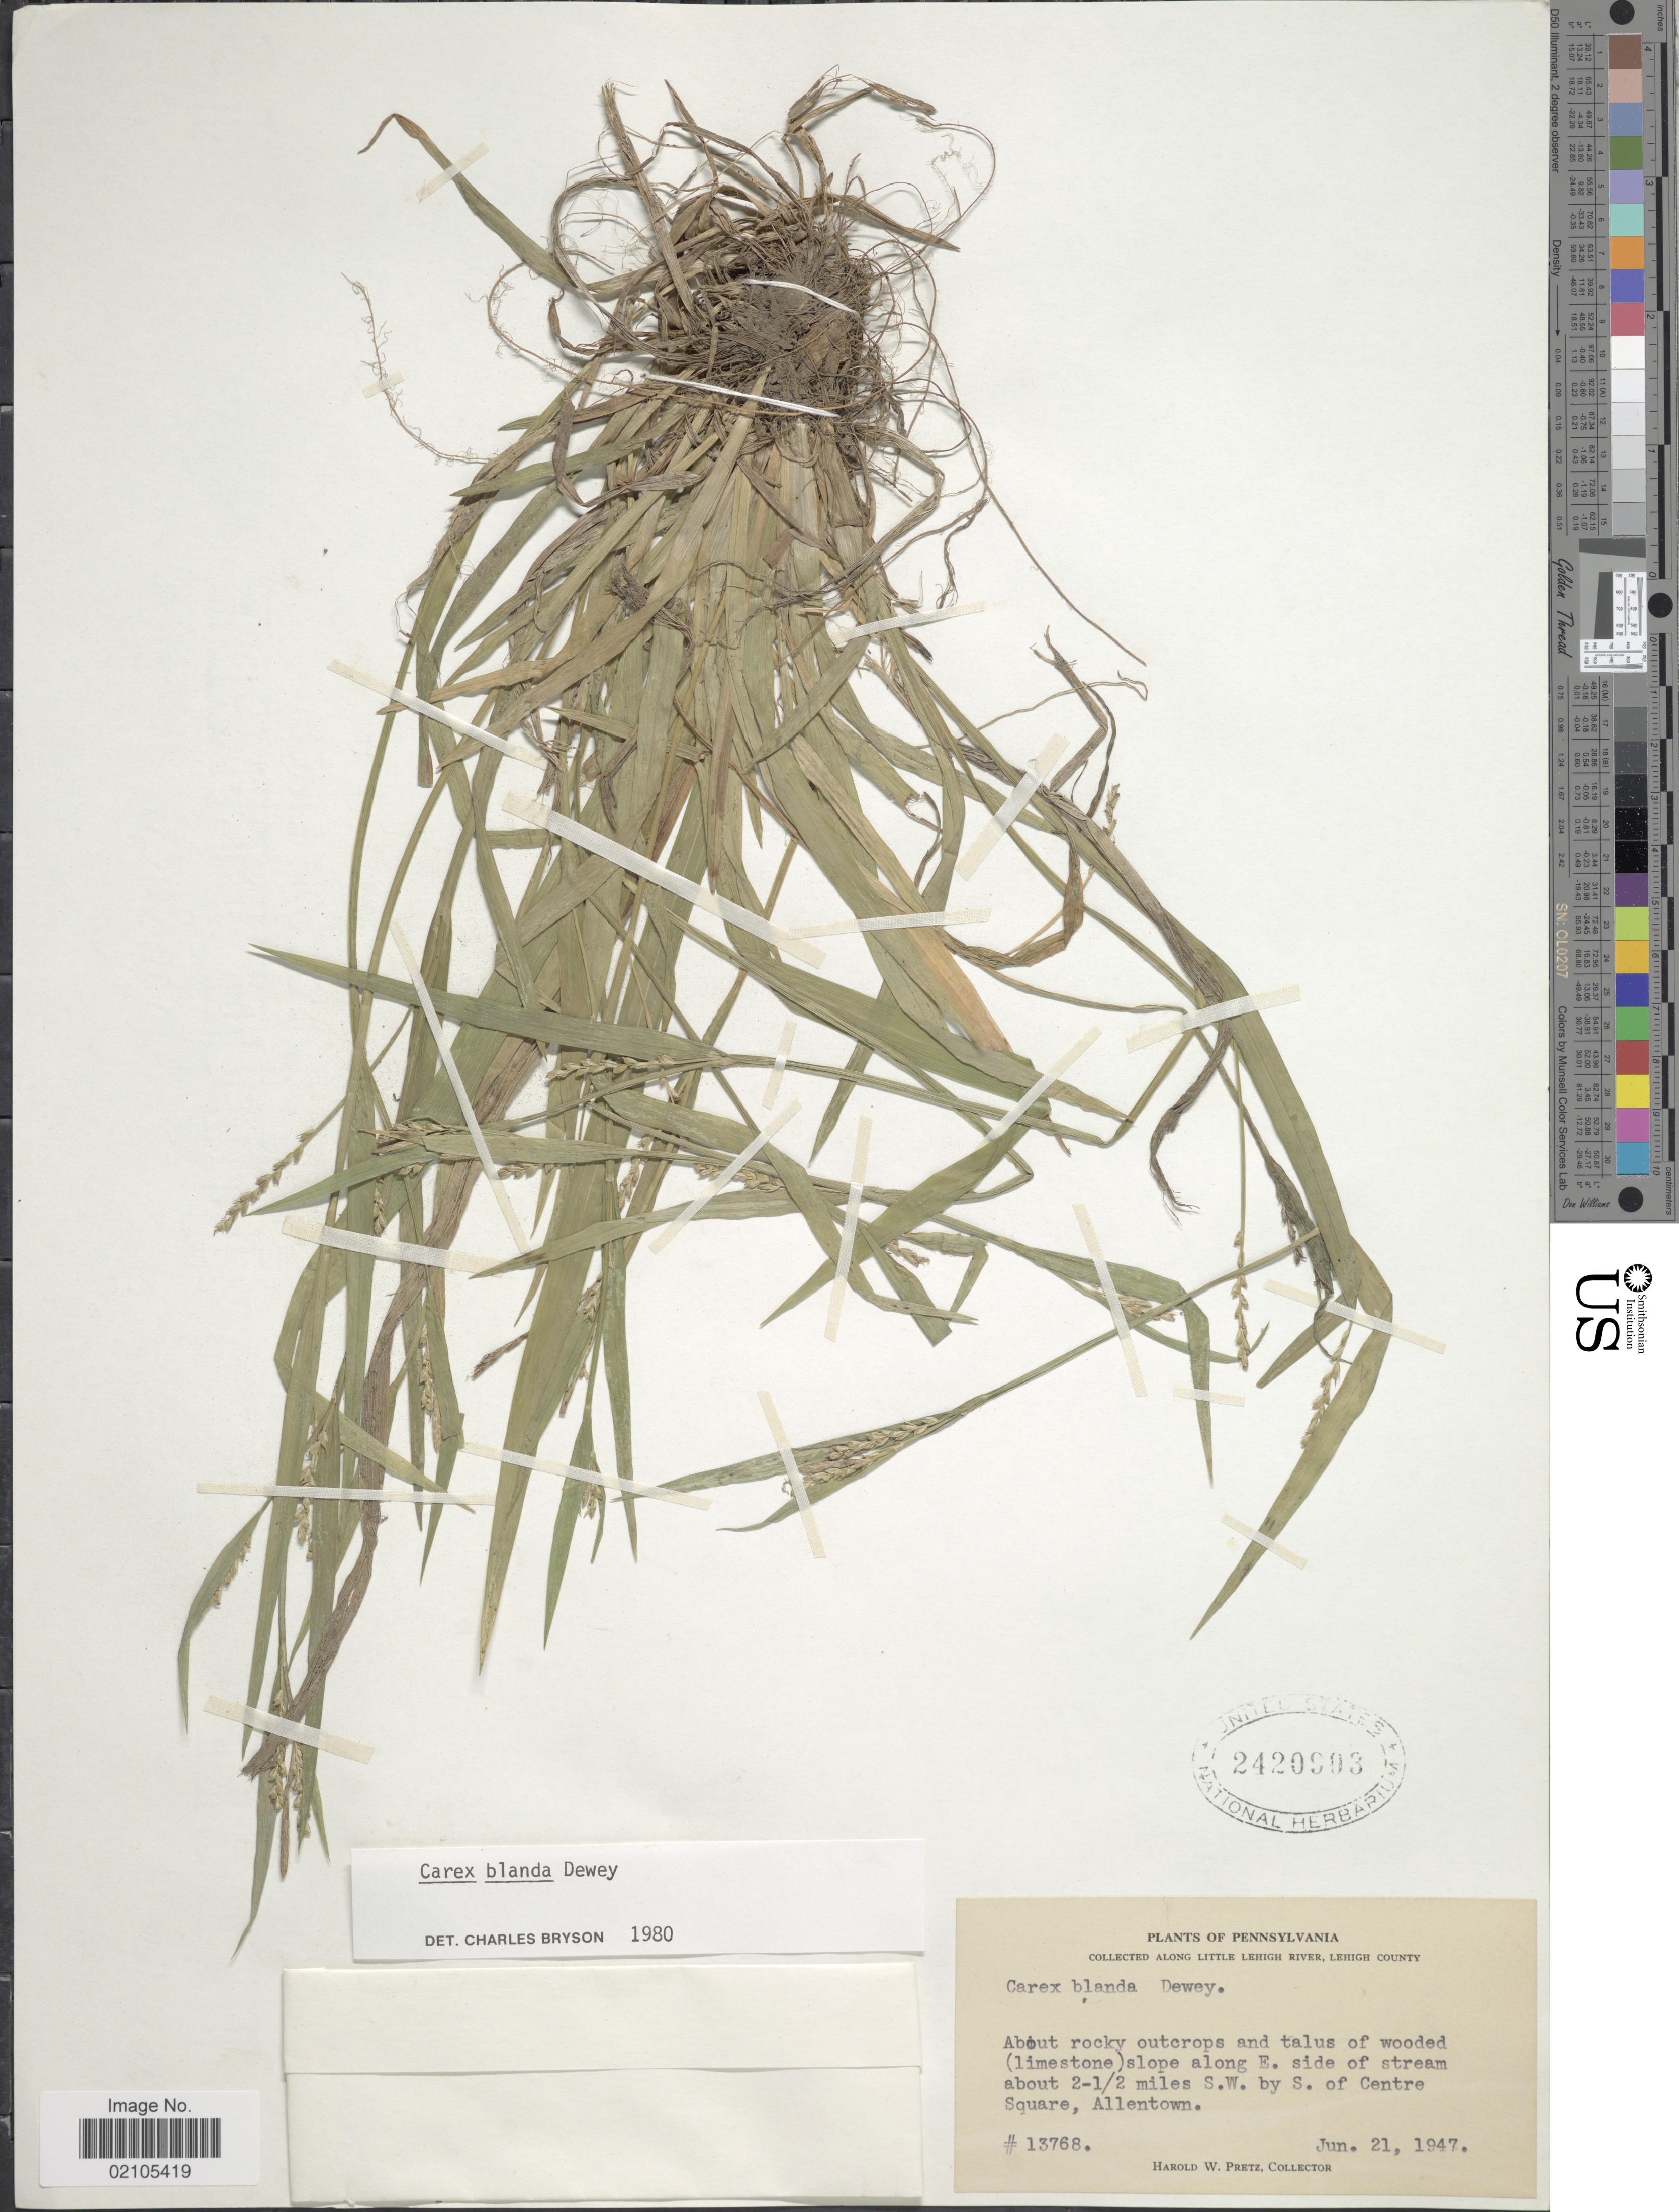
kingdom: Plantae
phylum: Tracheophyta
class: Liliopsida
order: Poales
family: Cyperaceae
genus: Carex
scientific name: Carex blanda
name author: Dewey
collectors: H. W. Pretz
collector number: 13768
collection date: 1947-06-21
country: United States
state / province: Pennsylvania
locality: Along Little Lehigh River, Lehigh County. Along E. side of stream about 2-1/2 miles S.W. by S. of Centre Square, Allentown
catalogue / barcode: US 2420903